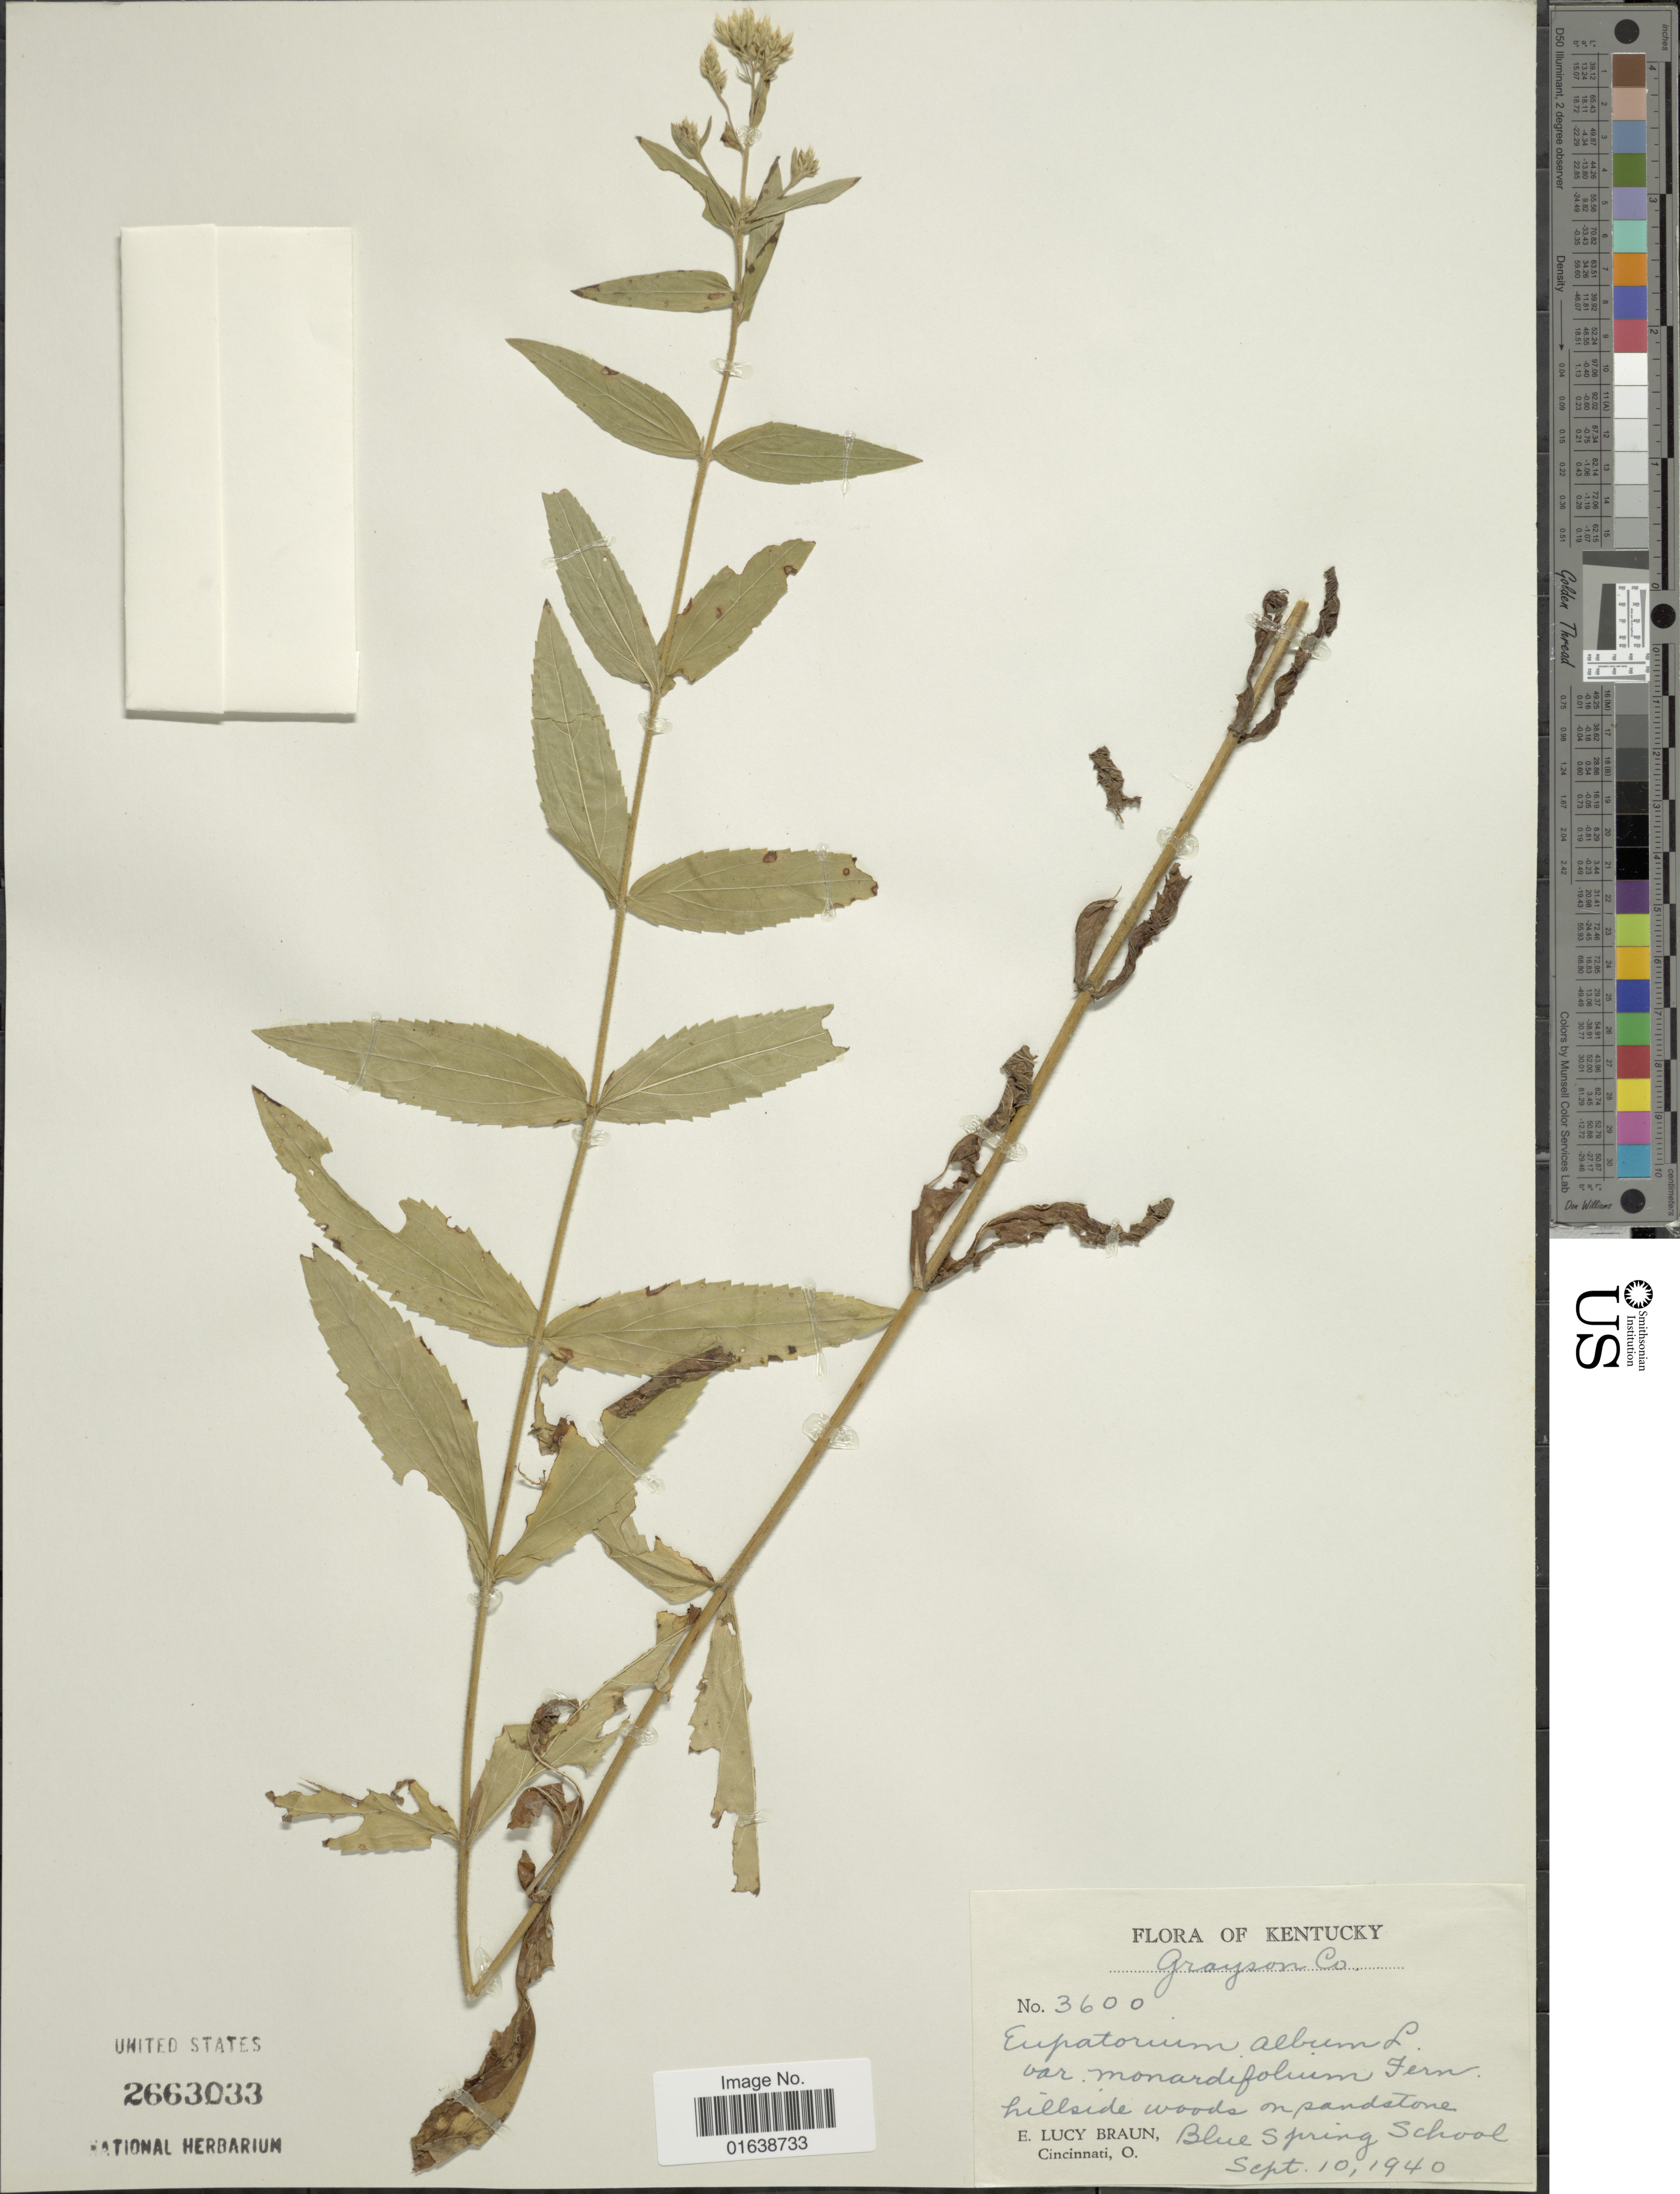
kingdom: Plantae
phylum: Tracheophyta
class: Magnoliopsida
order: Asterales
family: Asteraceae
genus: Eupatorium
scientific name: Eupatorium album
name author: L.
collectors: E. L. Braun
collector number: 3600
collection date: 1940-09-10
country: United States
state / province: Kentucky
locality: Kentucky. Grayson Co. hillside woods on sandstone. blue Spring School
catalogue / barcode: US 2663033